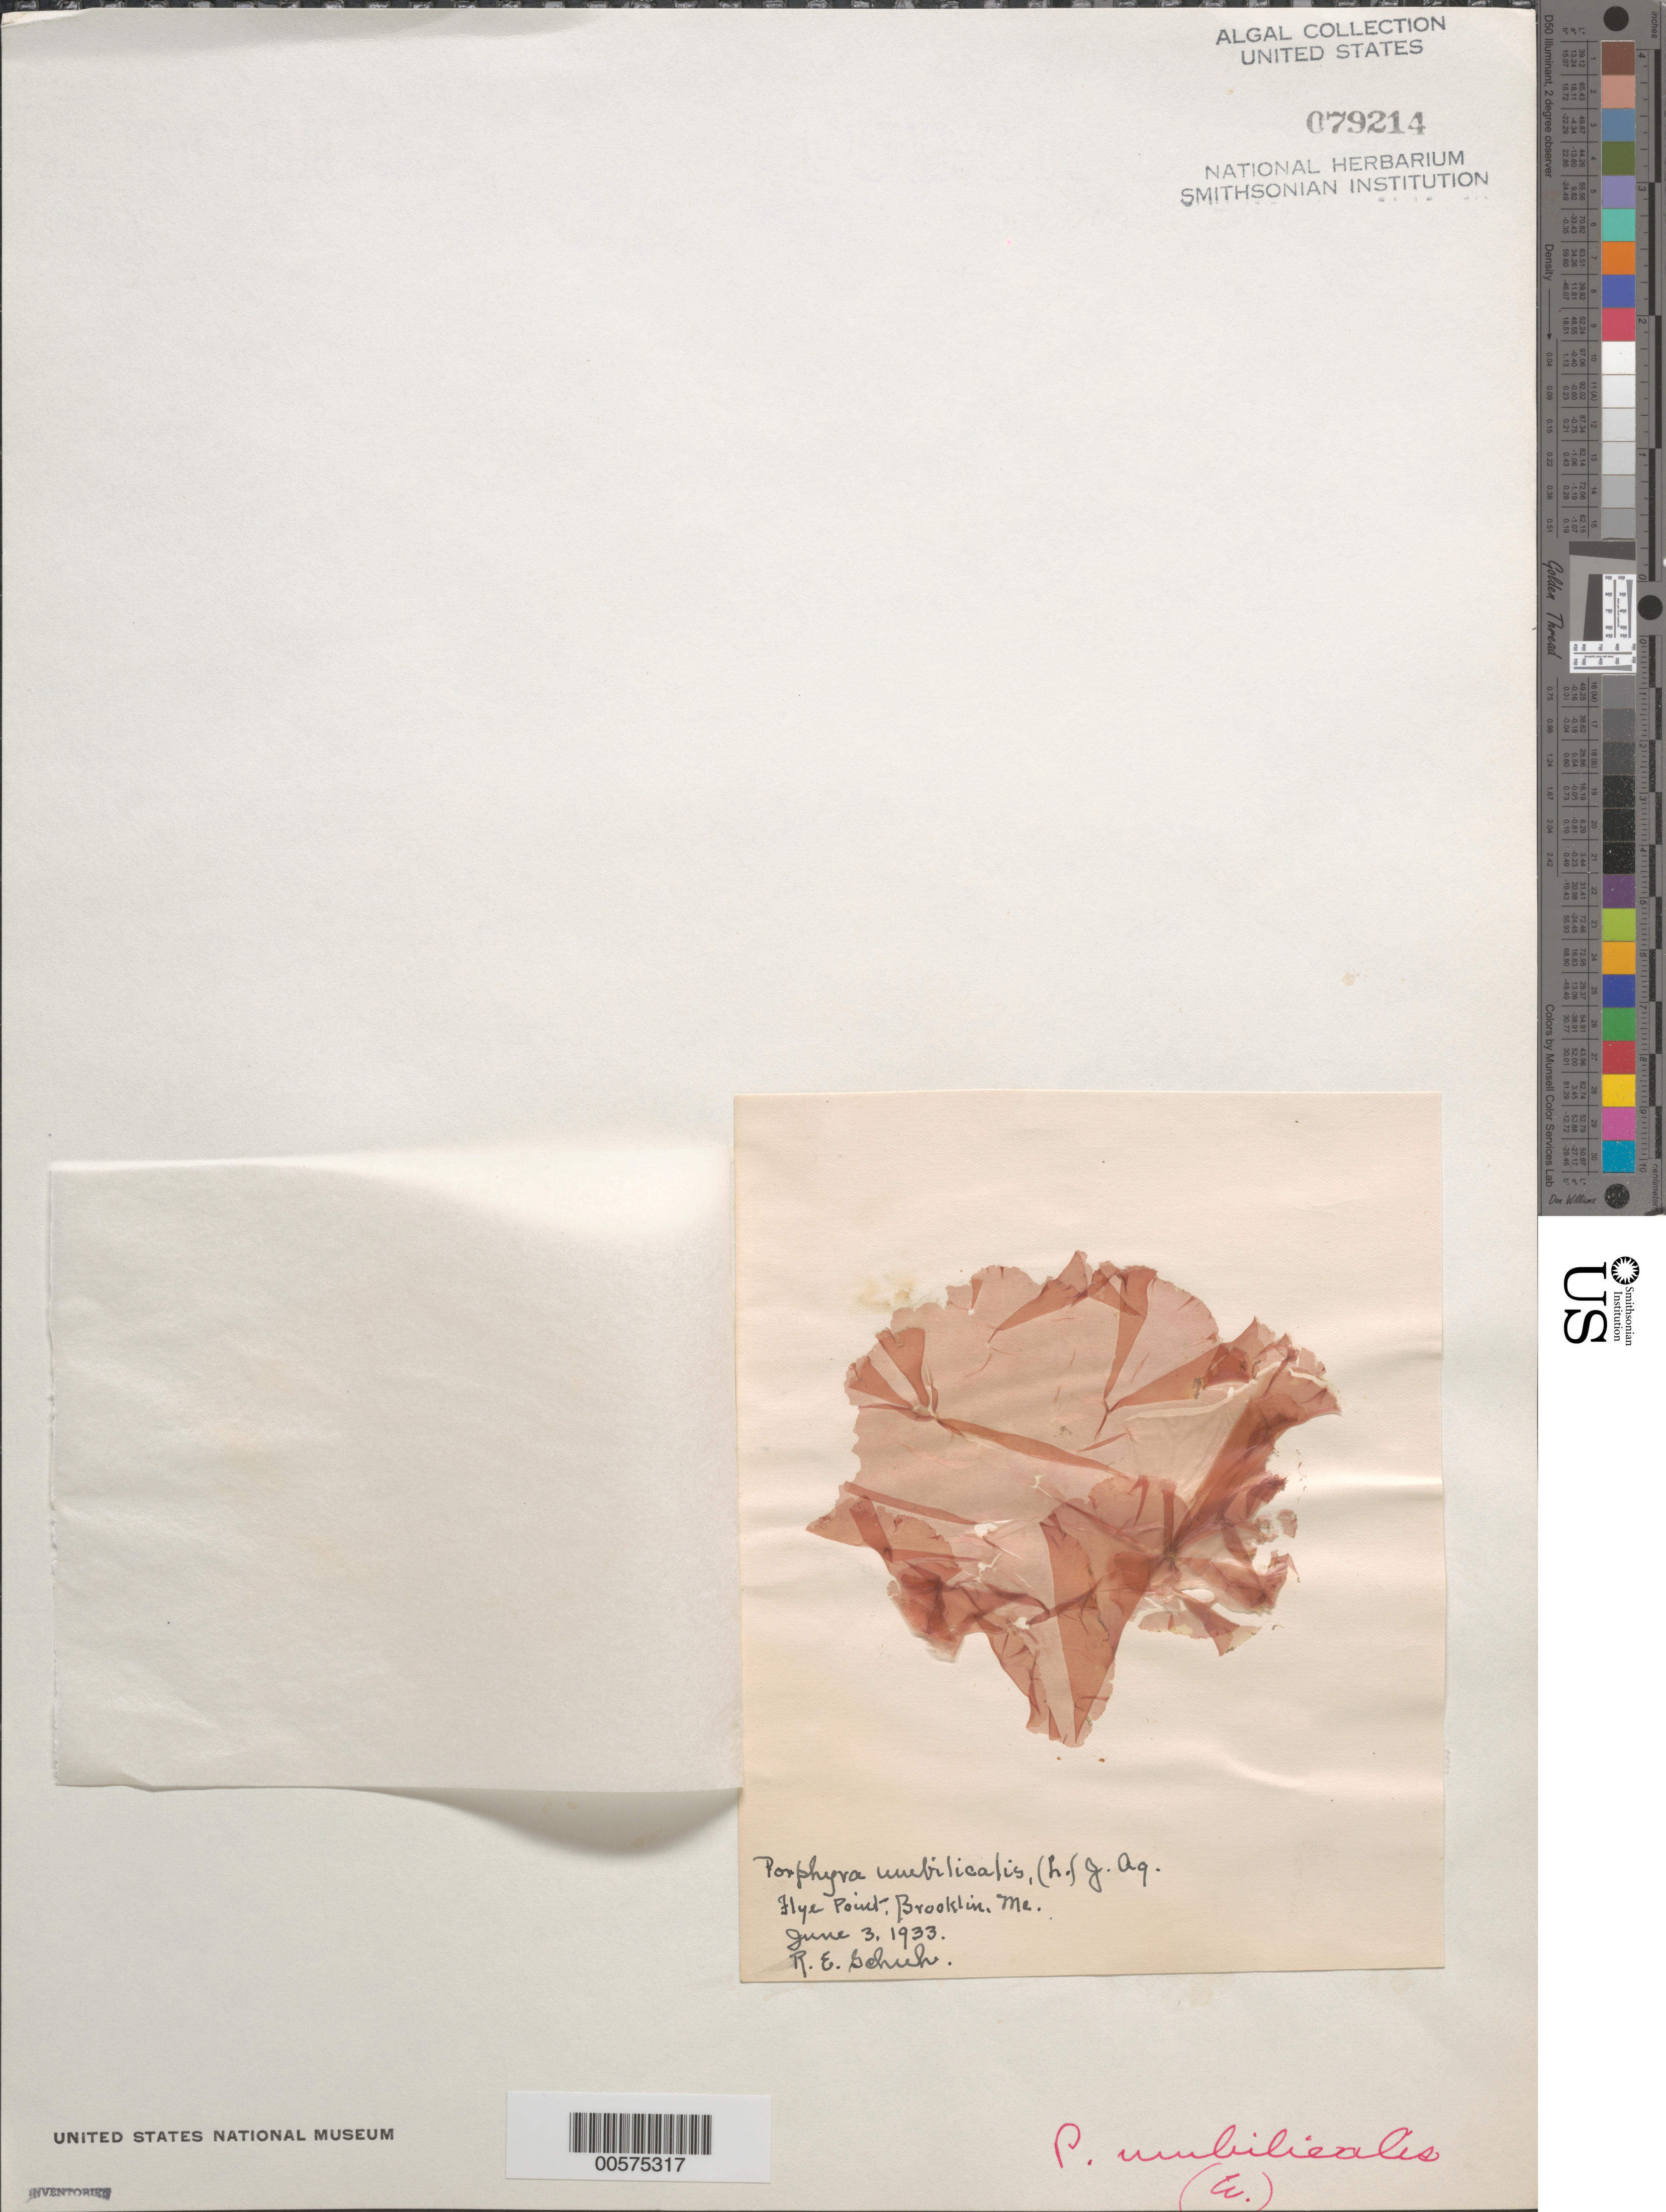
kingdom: Plantae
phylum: Rhodophyta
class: Bangiophyceae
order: Bangiales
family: Bangiaceae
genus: Porphyra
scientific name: Porphyra umbilicalis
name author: Kütz.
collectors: R. Schuh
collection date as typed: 03 Jun 1933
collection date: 1933-06-03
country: United States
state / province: Maine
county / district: Hancock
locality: Flye Point, Brooklin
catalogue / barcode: US 79214